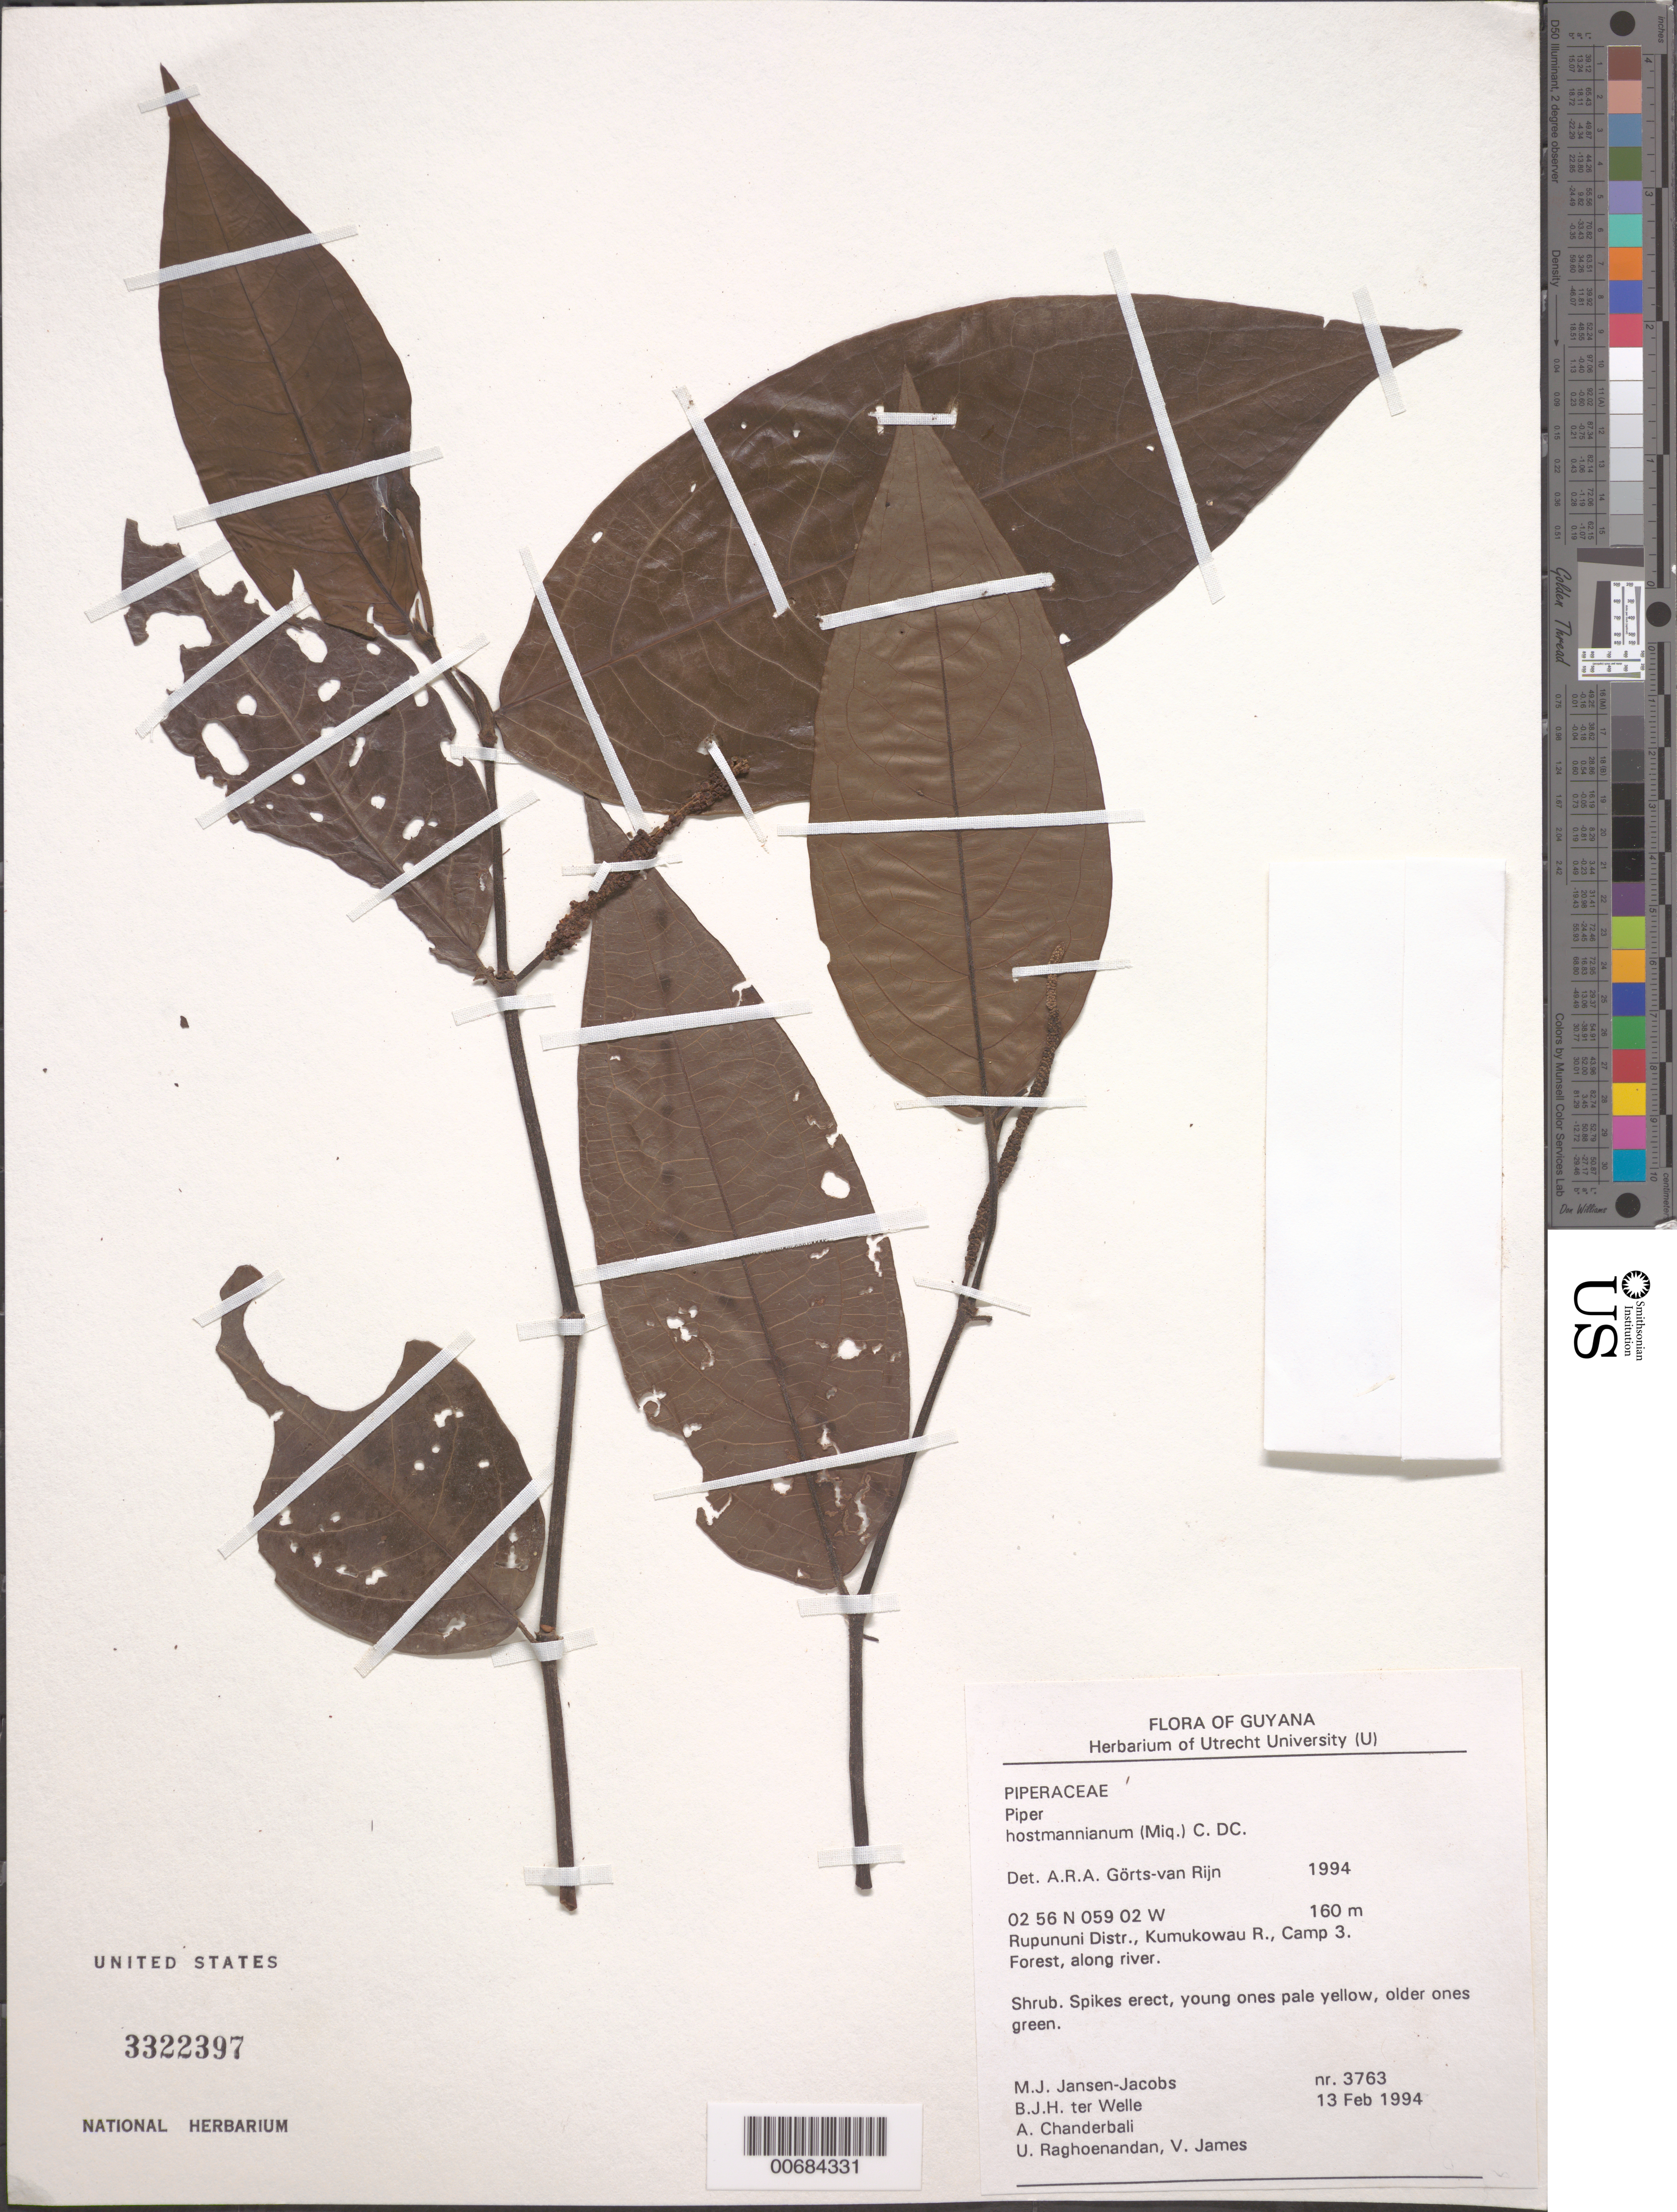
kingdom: Plantae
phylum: Tracheophyta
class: Magnoliopsida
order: Piperales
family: Piperaceae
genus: Piper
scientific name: Piper hostmannianum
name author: (Miq.) C. DC.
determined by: Görts-van Rijn, A. R. A.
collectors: M. J. Jansen-Jacobs, B. Welle, A. S. Chanderbali, U. Raghoenandan & V. James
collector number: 3763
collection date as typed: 13-Feb-94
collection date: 1994-02-13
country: Guyana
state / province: U. Takutu-U. Essequibo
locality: Kumukowau R., Camp 3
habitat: Forest, along river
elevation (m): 160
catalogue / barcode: US 3322397